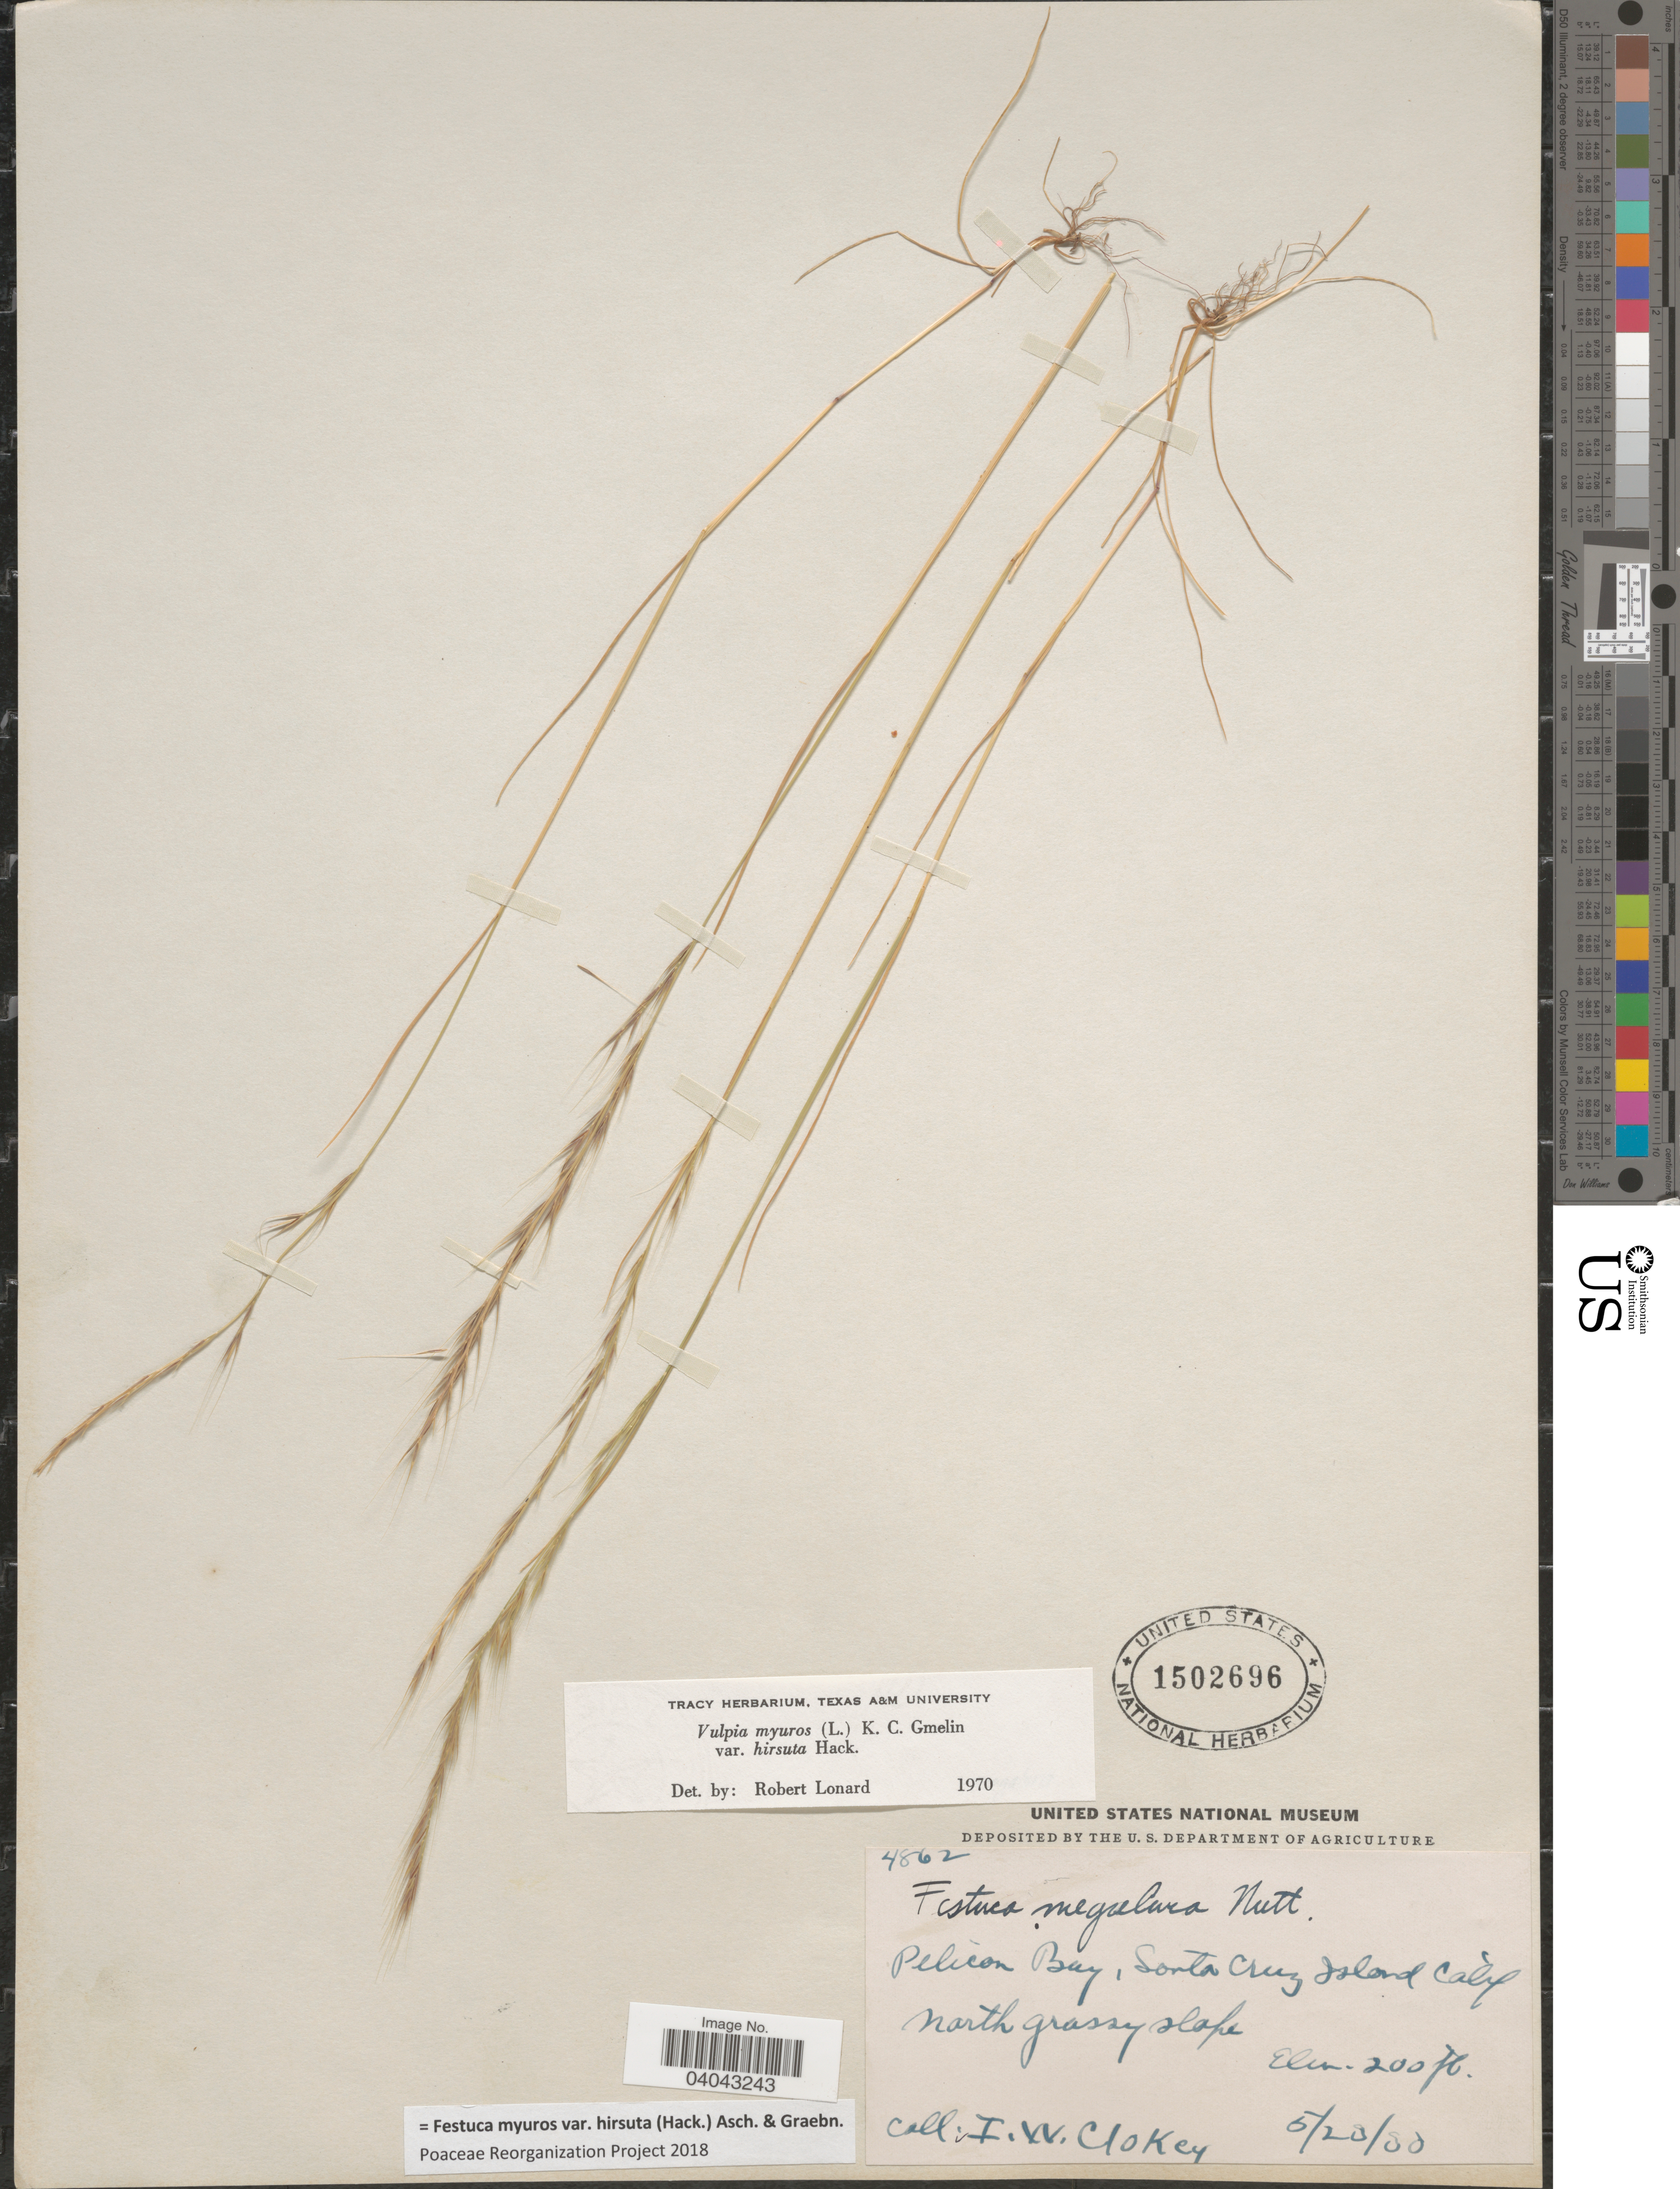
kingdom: Plantae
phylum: Tracheophyta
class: Liliopsida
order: Poales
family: Poaceae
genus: Festuca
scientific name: Festuca myuros var. hirsuta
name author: (Hack.) Asch. & Graebn.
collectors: I. W. Clokey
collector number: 4862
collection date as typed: Transcribed d/m/y: 20/5/80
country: United States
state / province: California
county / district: Santa Barbara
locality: Pelican Bay, Santa Cruz Island. North grassy slope.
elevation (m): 61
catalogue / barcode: US 1502696